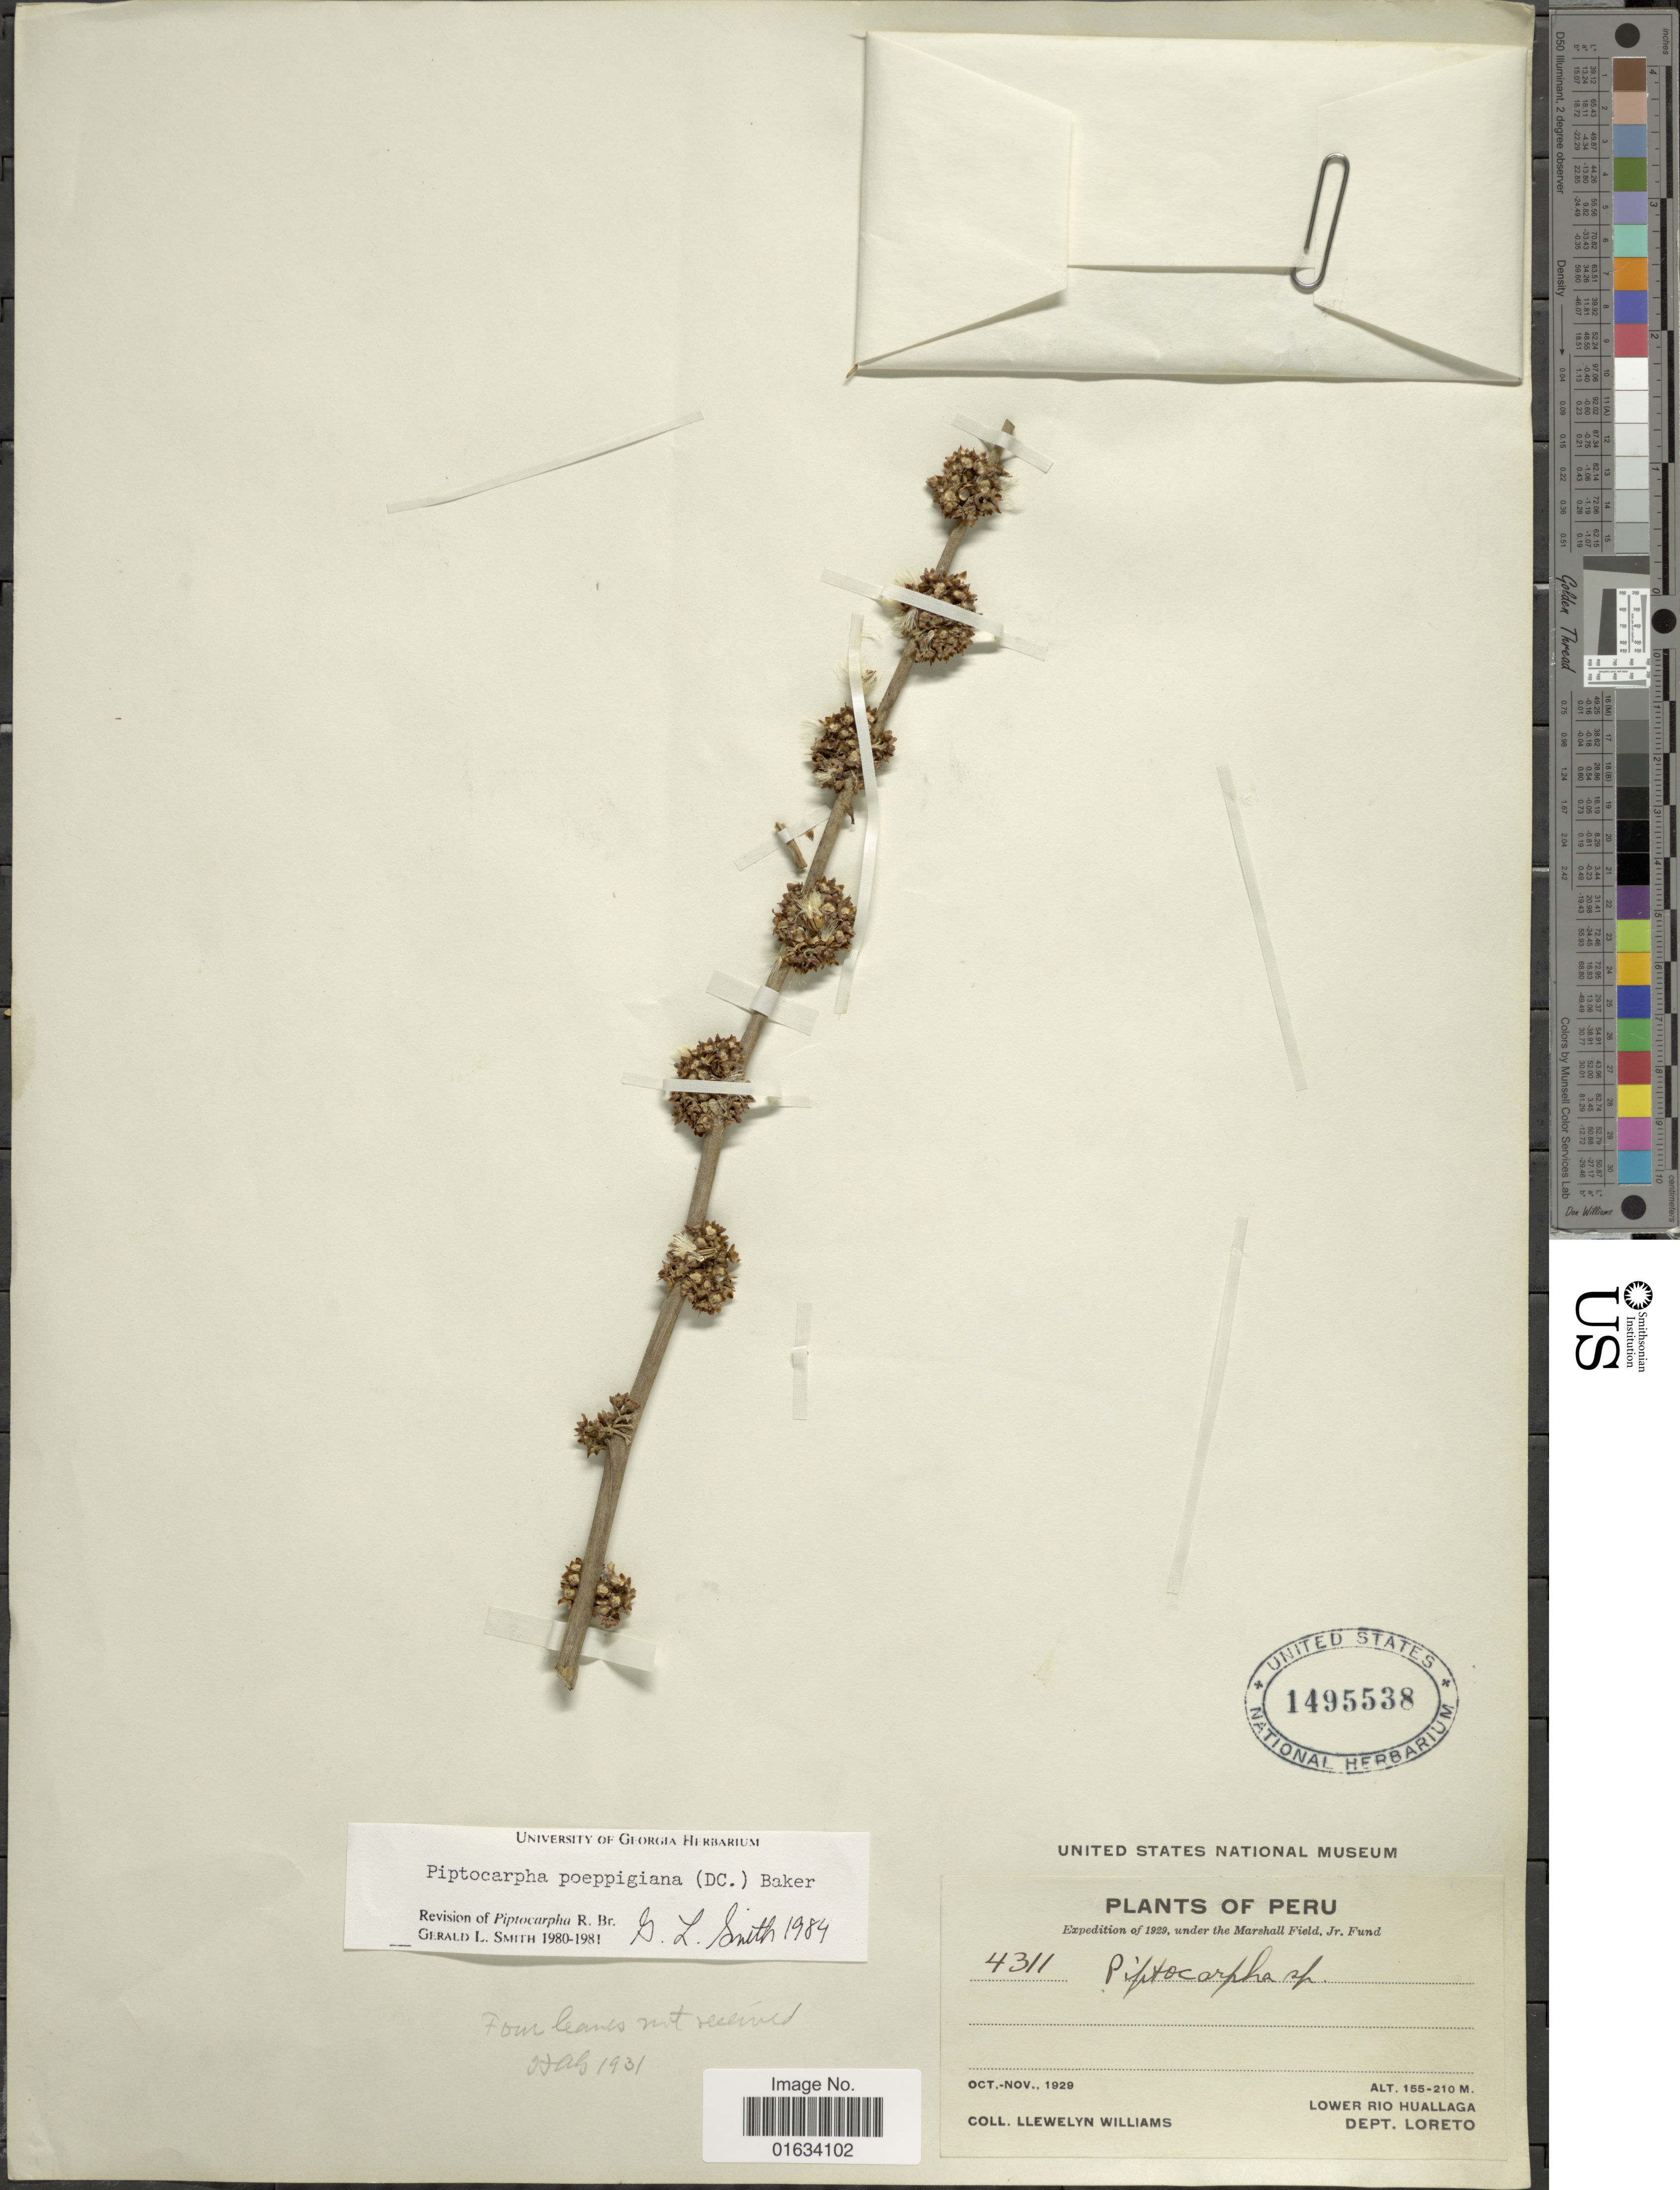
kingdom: Plantae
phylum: Tracheophyta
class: Magnoliopsida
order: Asterales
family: Asteraceae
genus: Piptocarpha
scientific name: Piptocarpha poeppigiana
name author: (DC.) Baker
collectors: Ll. Williams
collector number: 4311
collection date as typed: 1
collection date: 1929-10/1929-11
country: Peru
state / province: Loreto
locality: Peru. Lower Rio Huallaga. Dept. Loreto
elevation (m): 155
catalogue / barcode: US 1495538